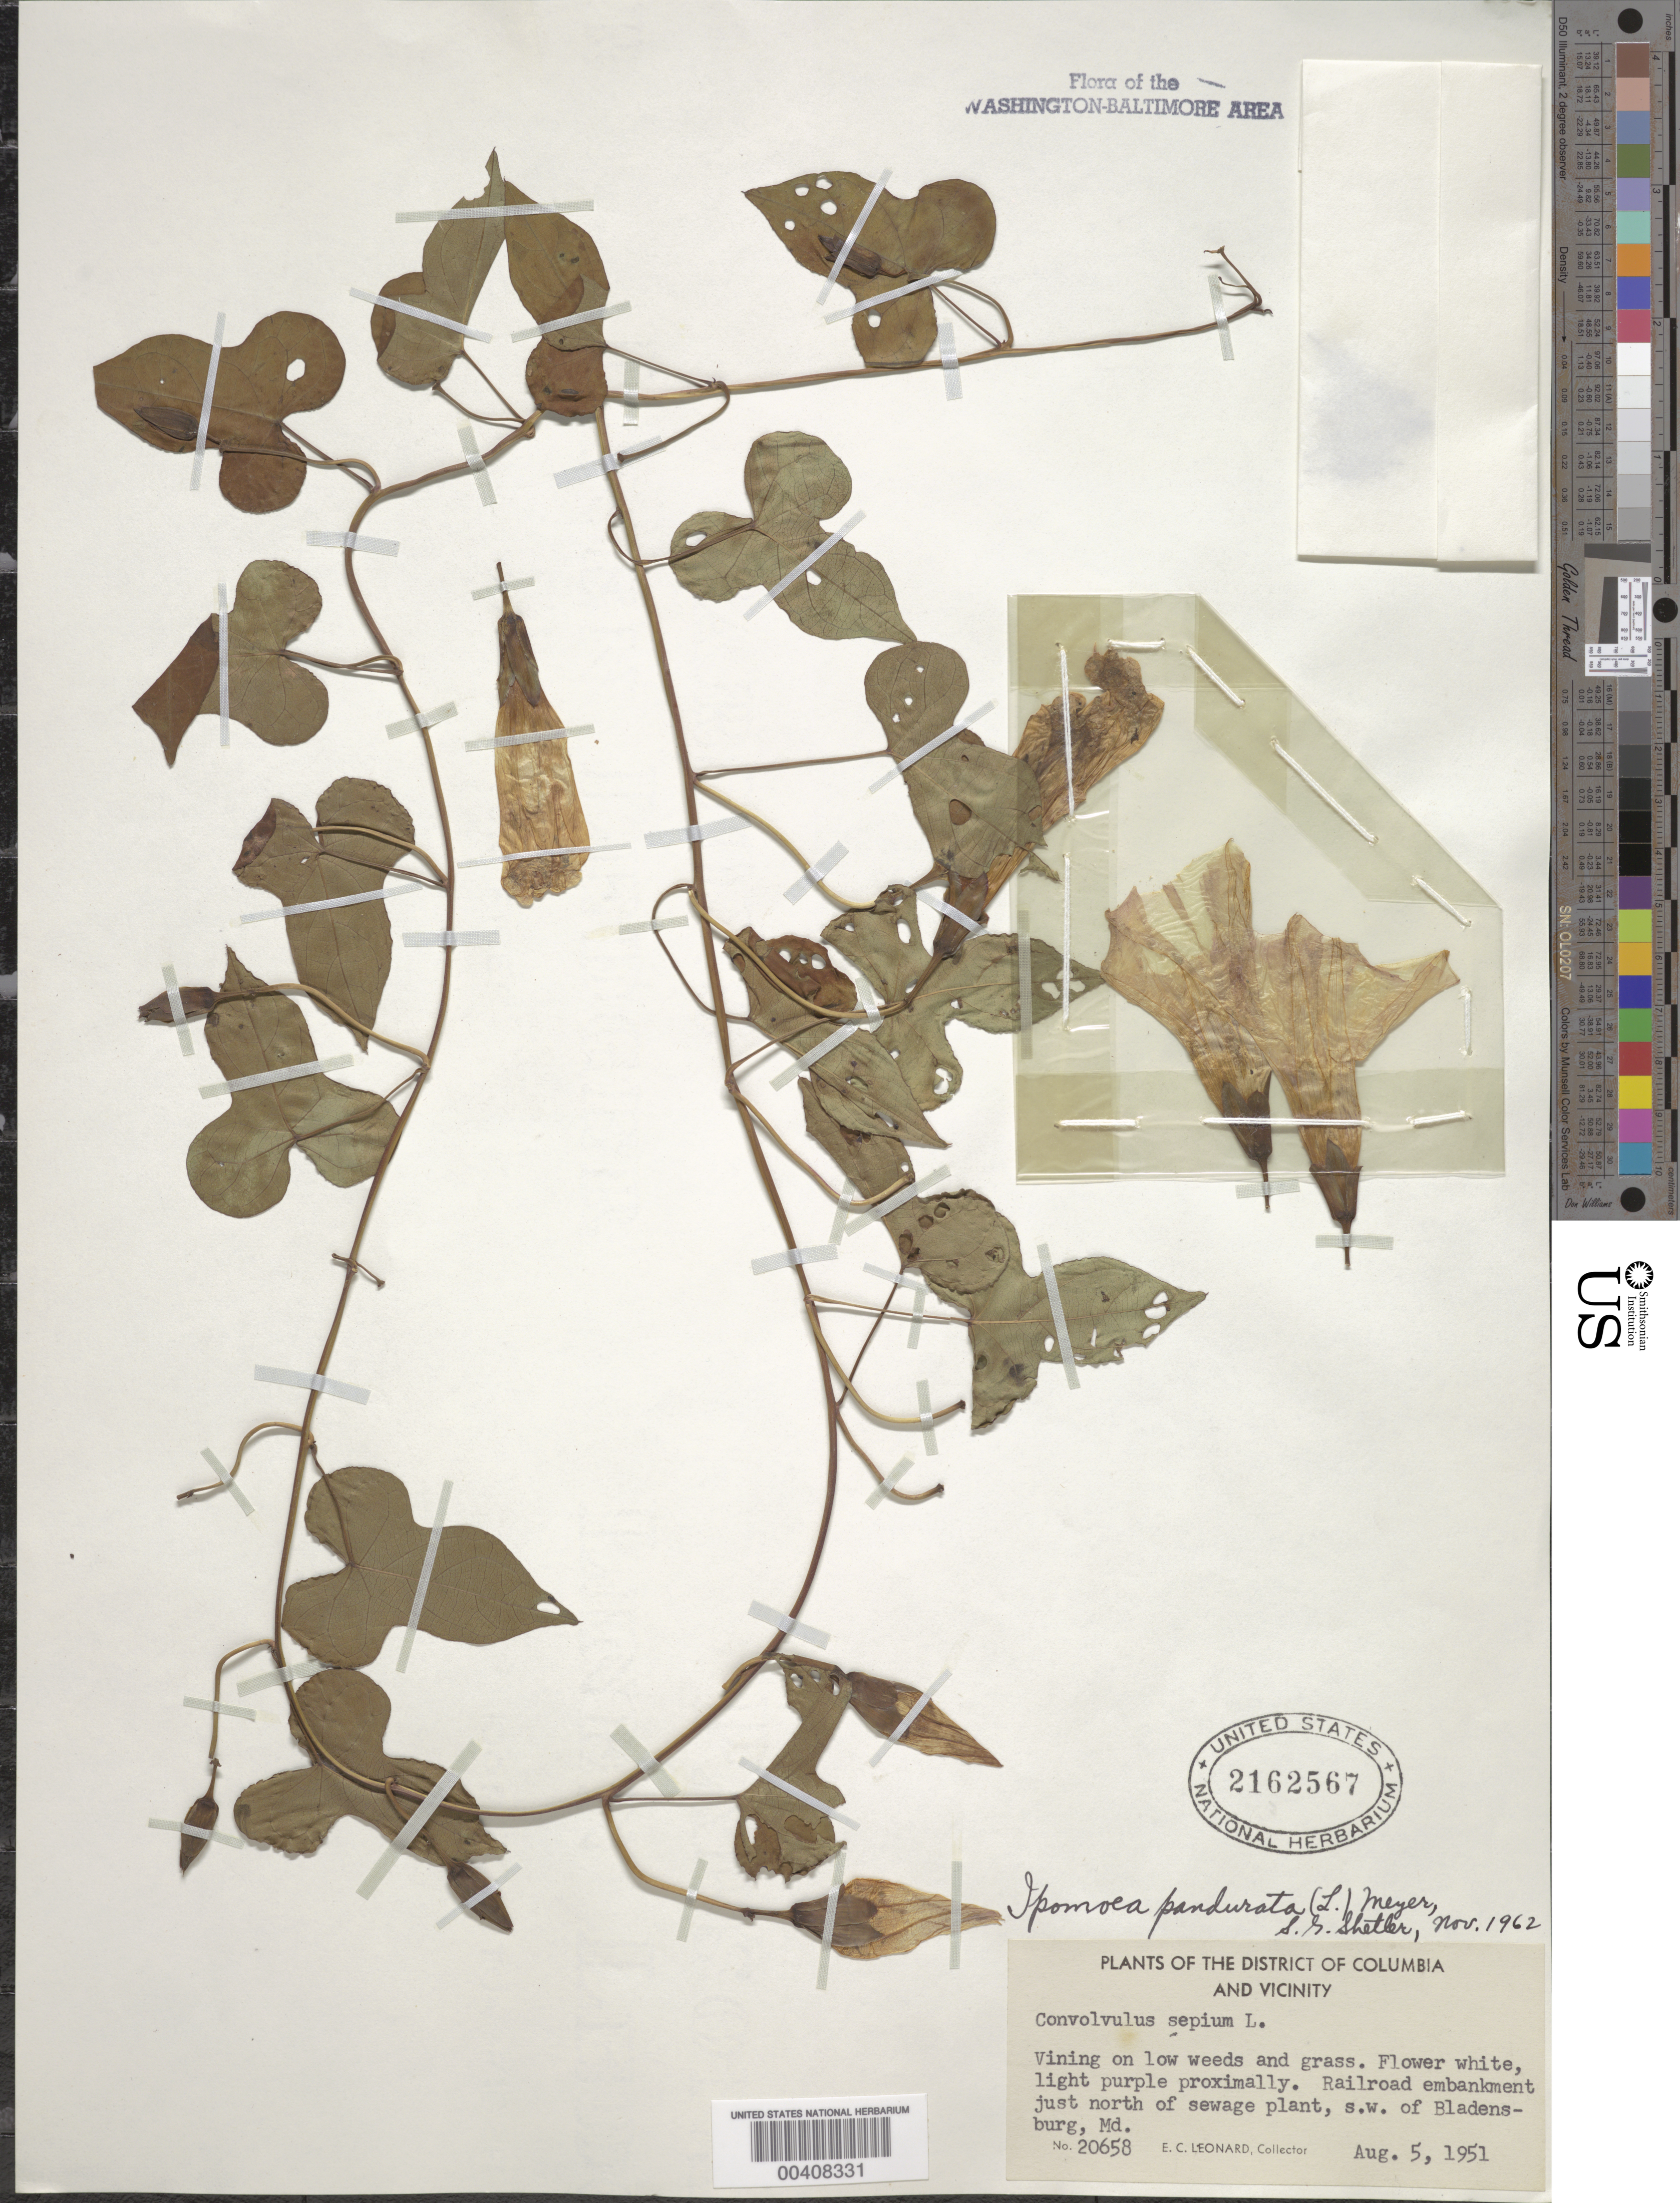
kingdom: Plantae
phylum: Tracheophyta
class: Magnoliopsida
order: Solanales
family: Convolvulaceae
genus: Ipomoea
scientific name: Ipomoea pandurata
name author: (L.) G. Mey.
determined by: Shetler, Stanwyn G., (US), NMNH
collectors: E. C. Leonard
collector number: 20658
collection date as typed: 05 Aug 1951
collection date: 1951-08-05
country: United States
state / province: Maryland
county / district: Prince George's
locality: N of Sewage Plant, SW of Bladensburg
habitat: On low weeds and grass, r.r. embankment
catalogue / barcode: US 2162567